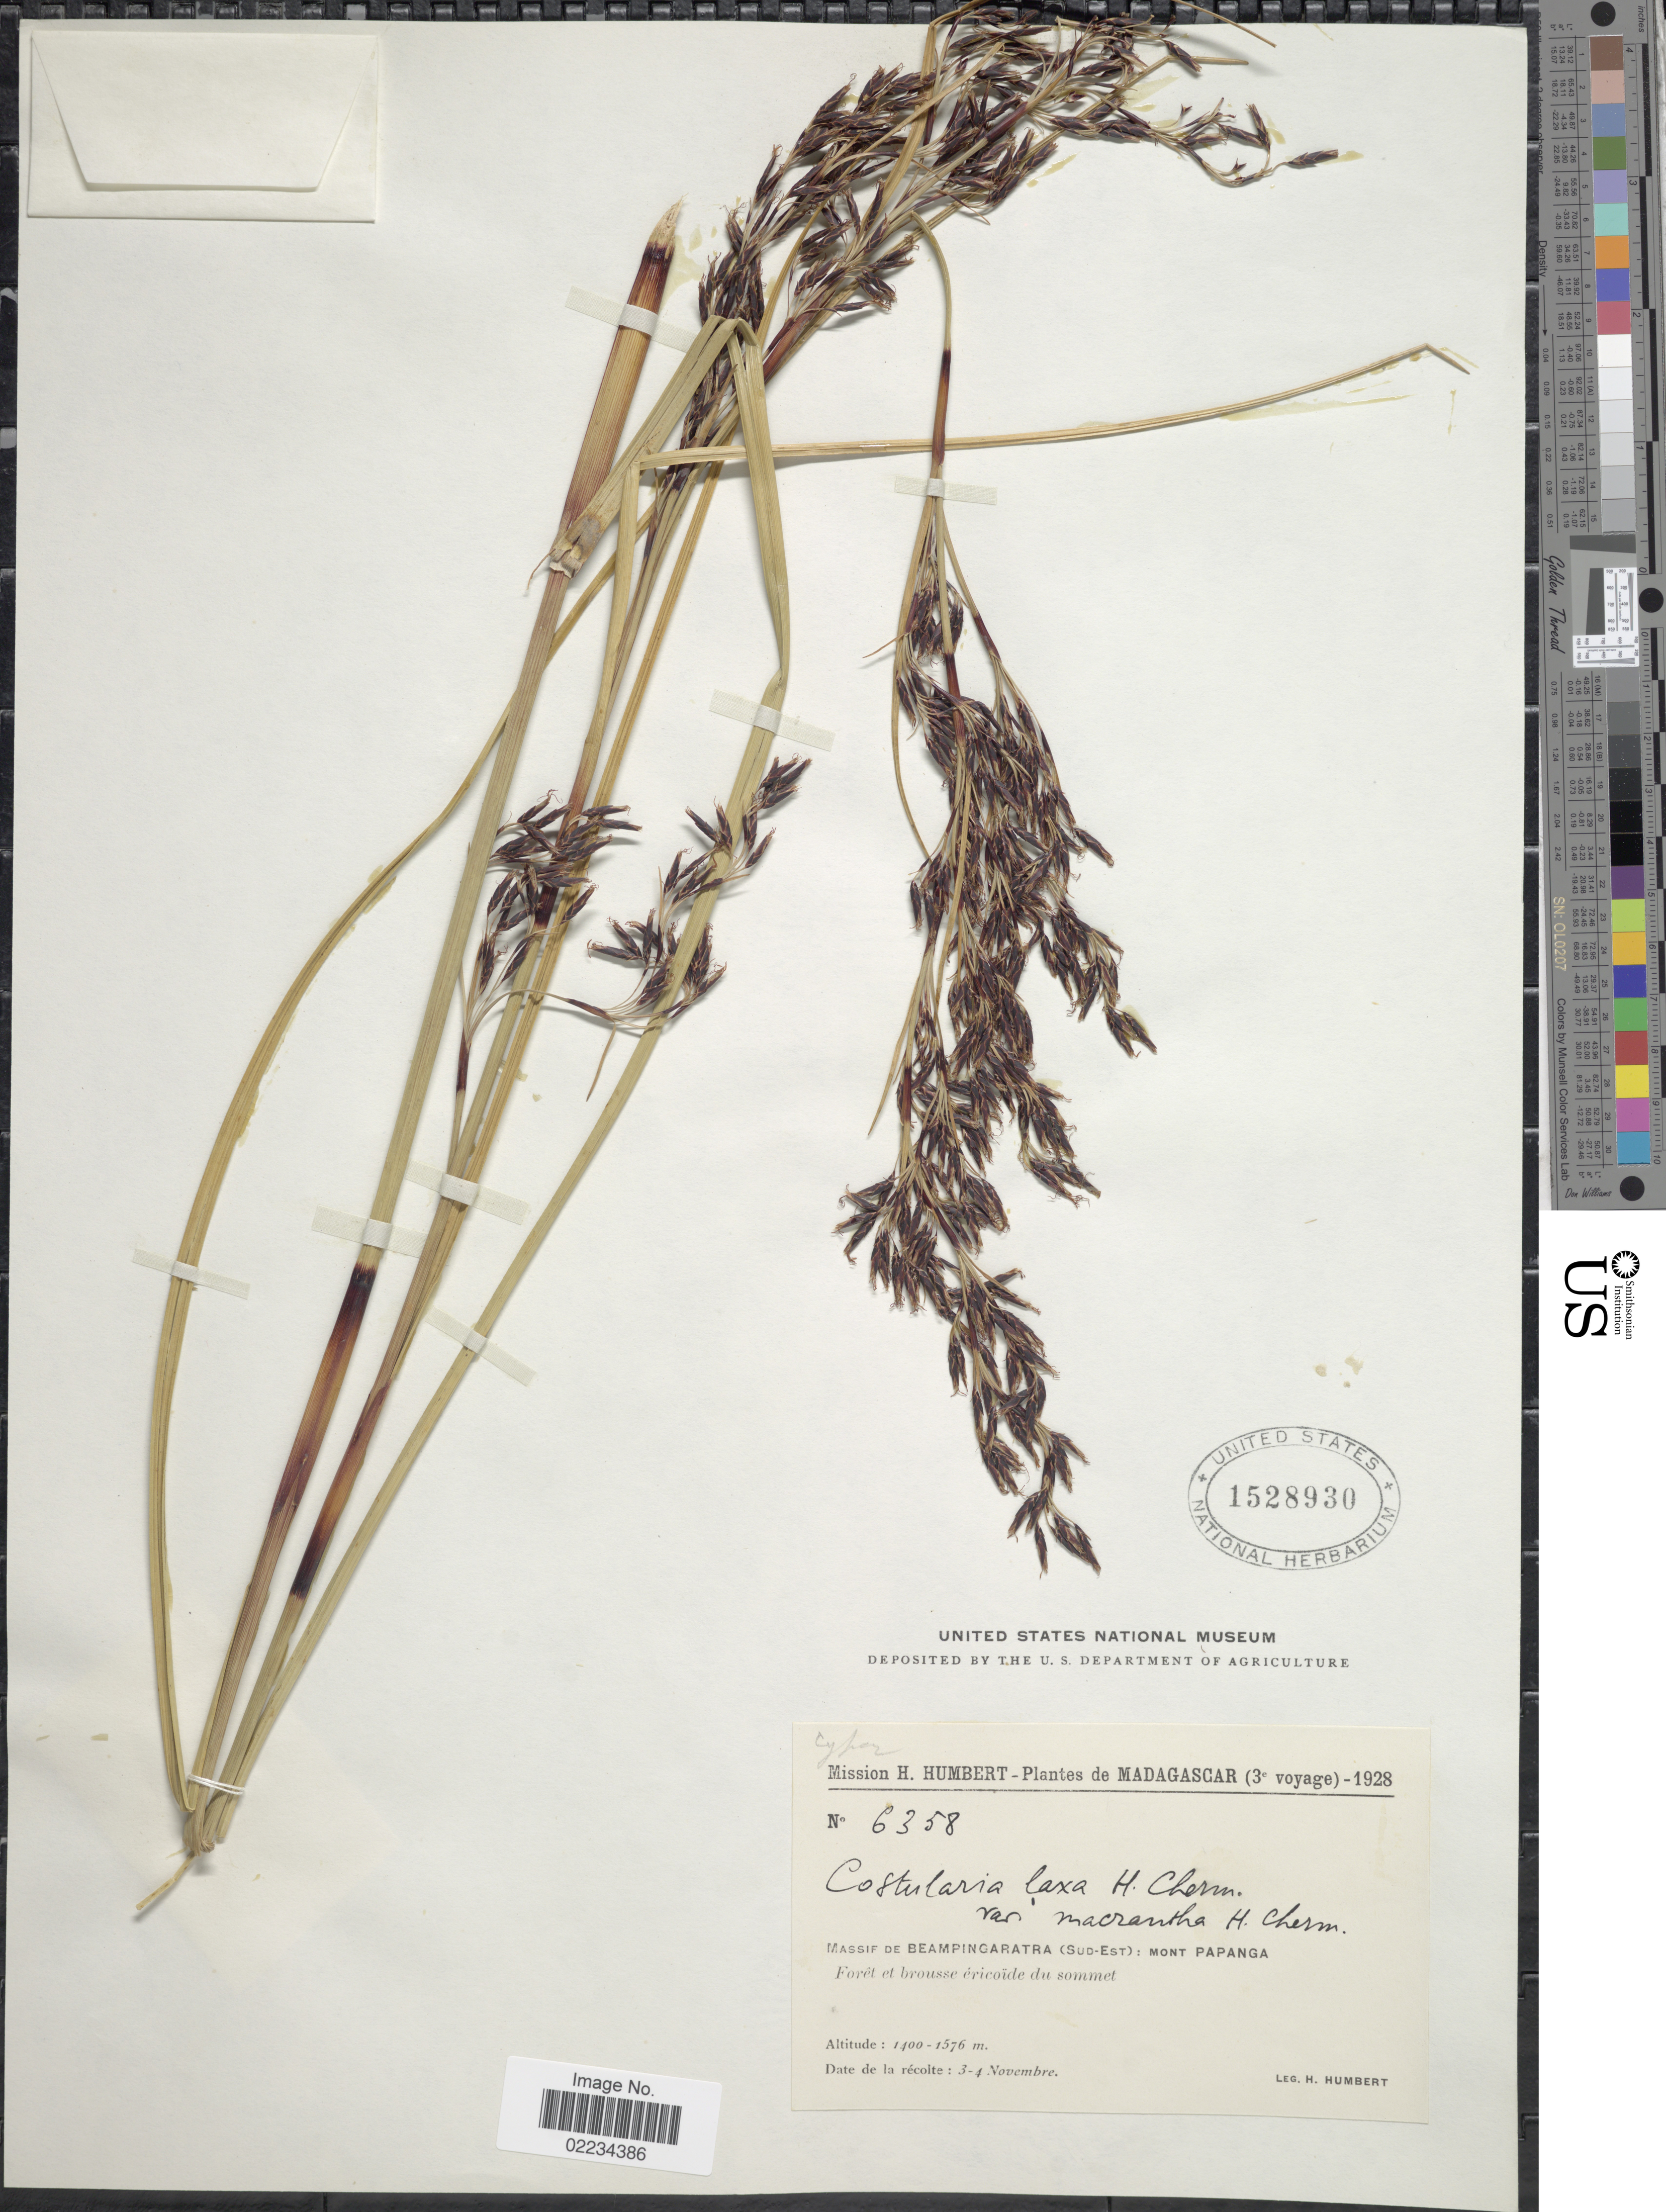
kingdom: Plantae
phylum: Tracheophyta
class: Liliopsida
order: Poales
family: Cyperaceae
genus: Costularia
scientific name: Costularia laxa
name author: Cherm.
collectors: H. Humbert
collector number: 6358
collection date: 1928-11-03/1928-11-04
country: Madagascar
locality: Massif de Beampingaratra (Sud-Est): Mont Papanga, Forêt et brousse éricoïde du sommet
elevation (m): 1400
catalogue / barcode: US 1528930